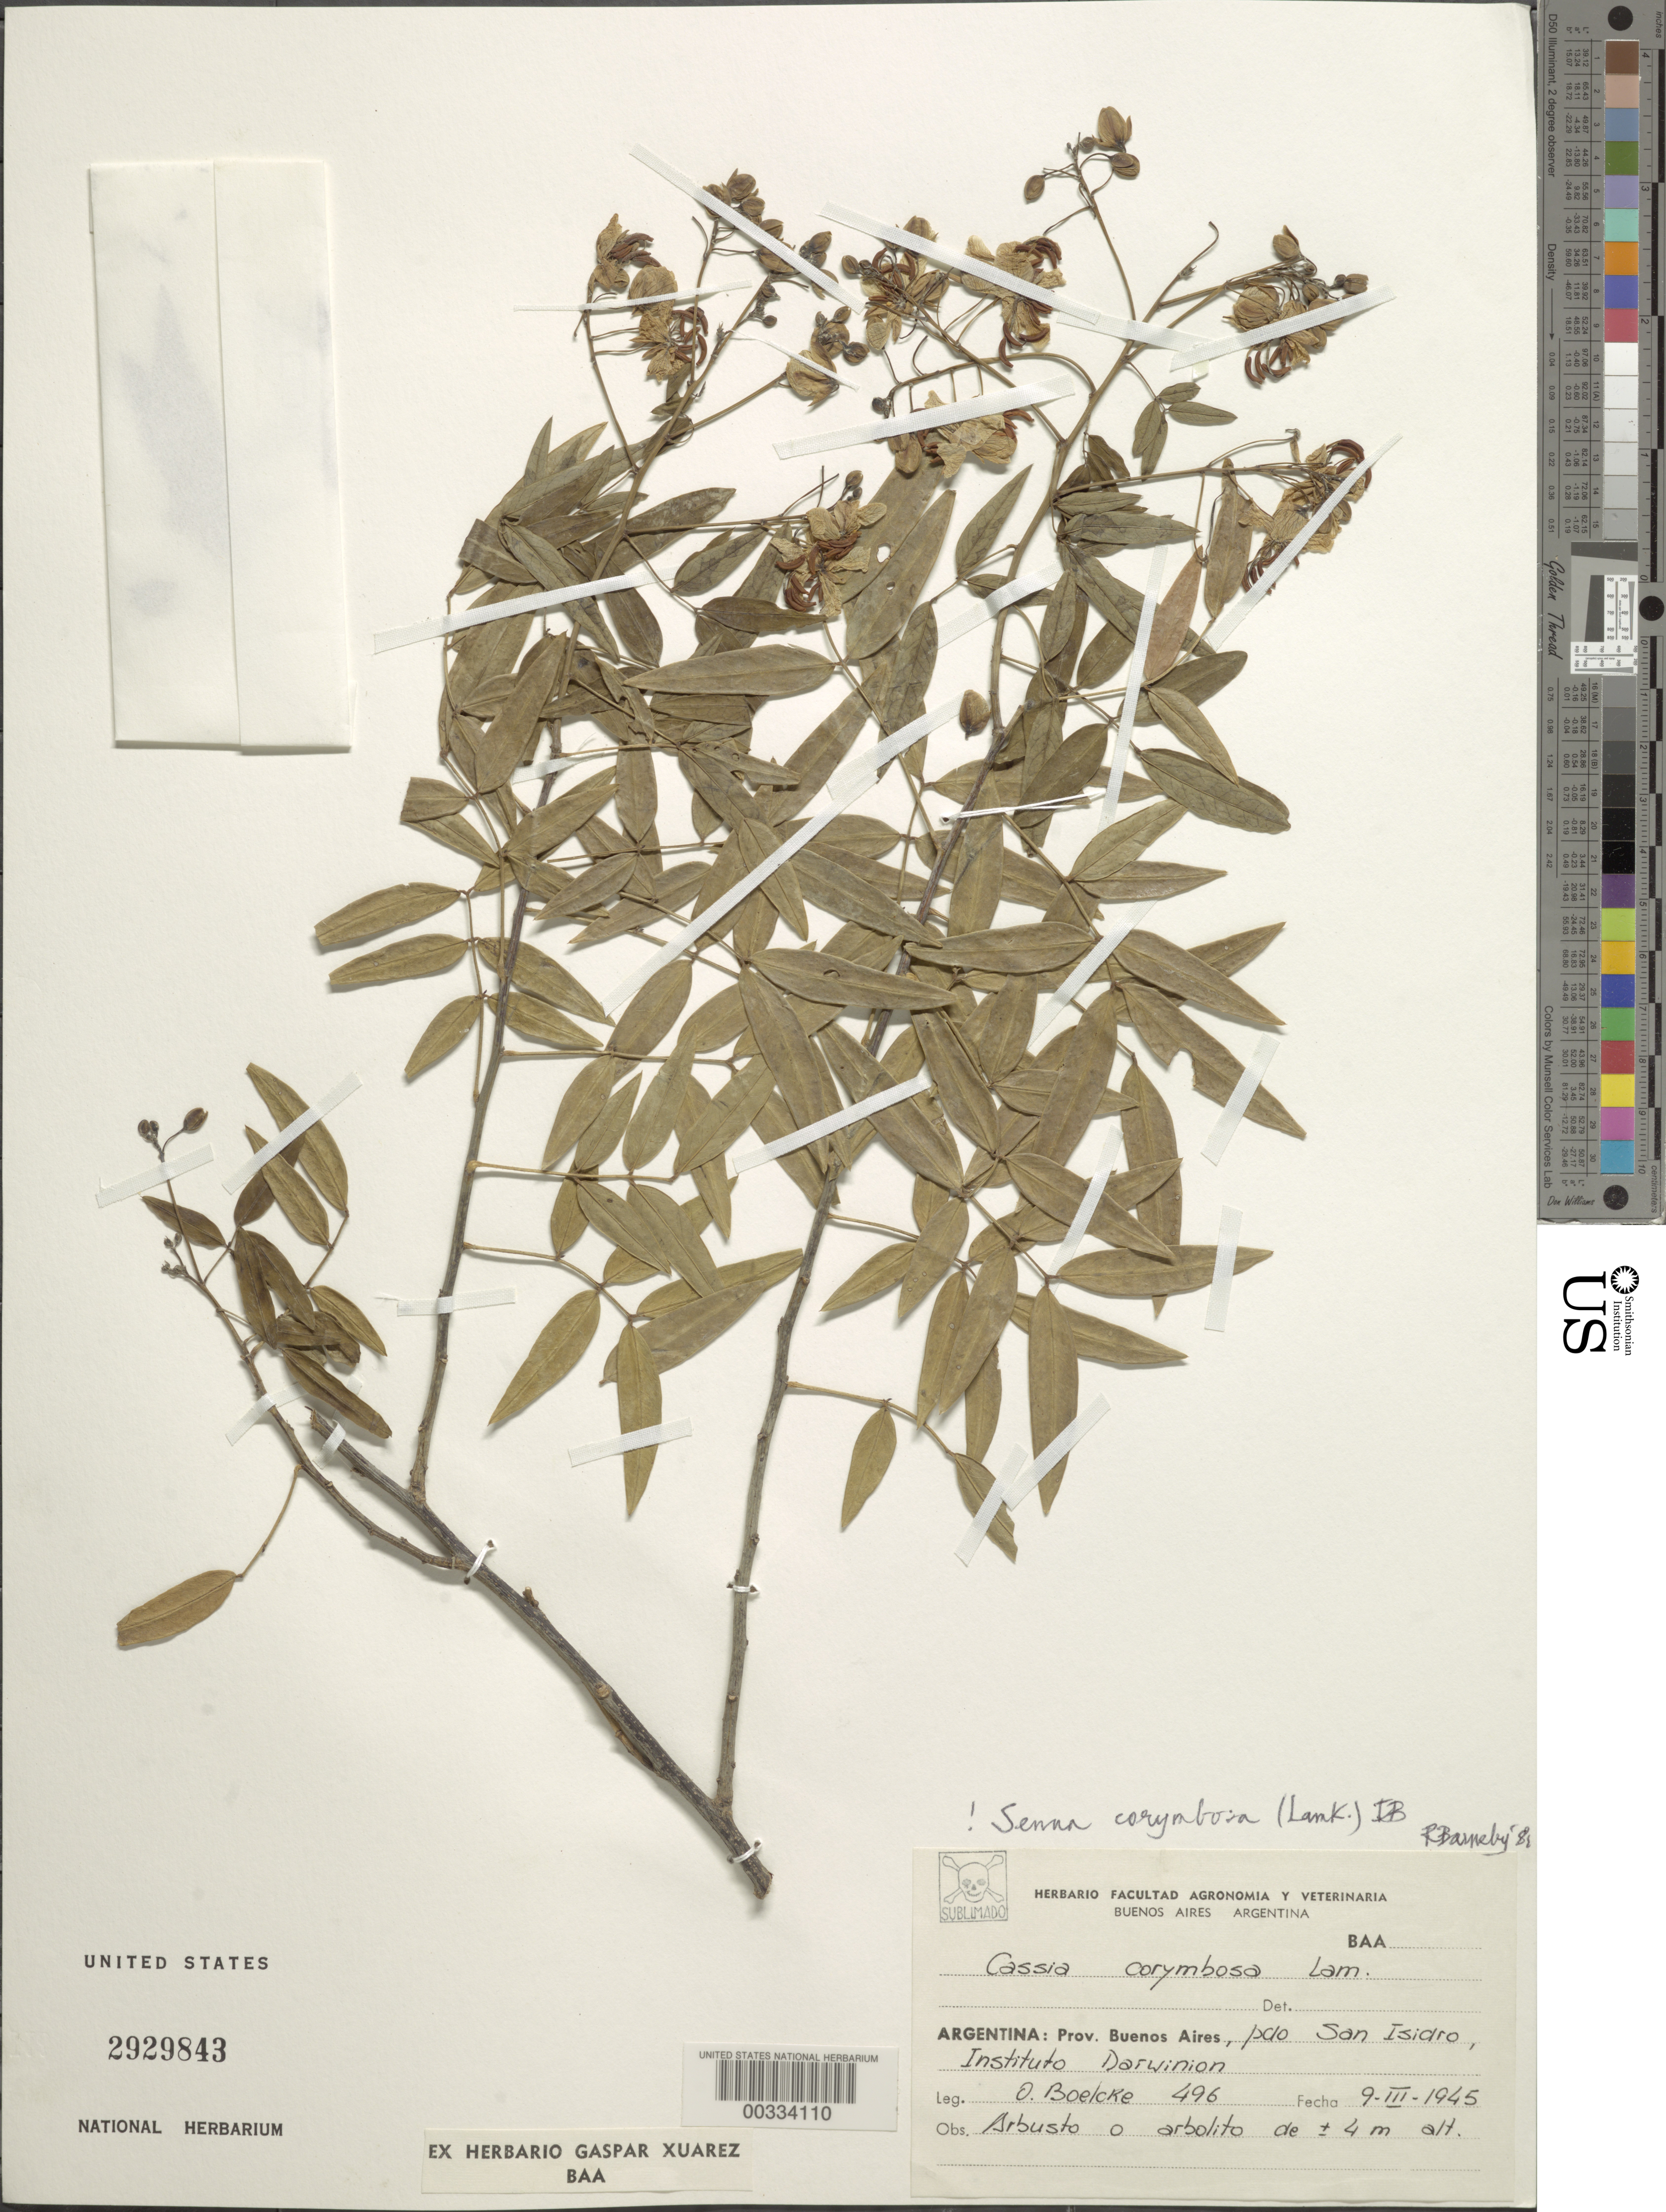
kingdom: Plantae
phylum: Tracheophyta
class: Magnoliopsida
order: Fabales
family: Fabaceae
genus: Senna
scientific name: Senna corymbosa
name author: (Lam.) H.S. Irwin & Barneby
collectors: O. Boelcke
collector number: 496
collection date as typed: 09 Mar 1945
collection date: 1945-03-09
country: Argentina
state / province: Buenos Aires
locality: San Isidro, Instituto Darwinion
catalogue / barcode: US 2929843